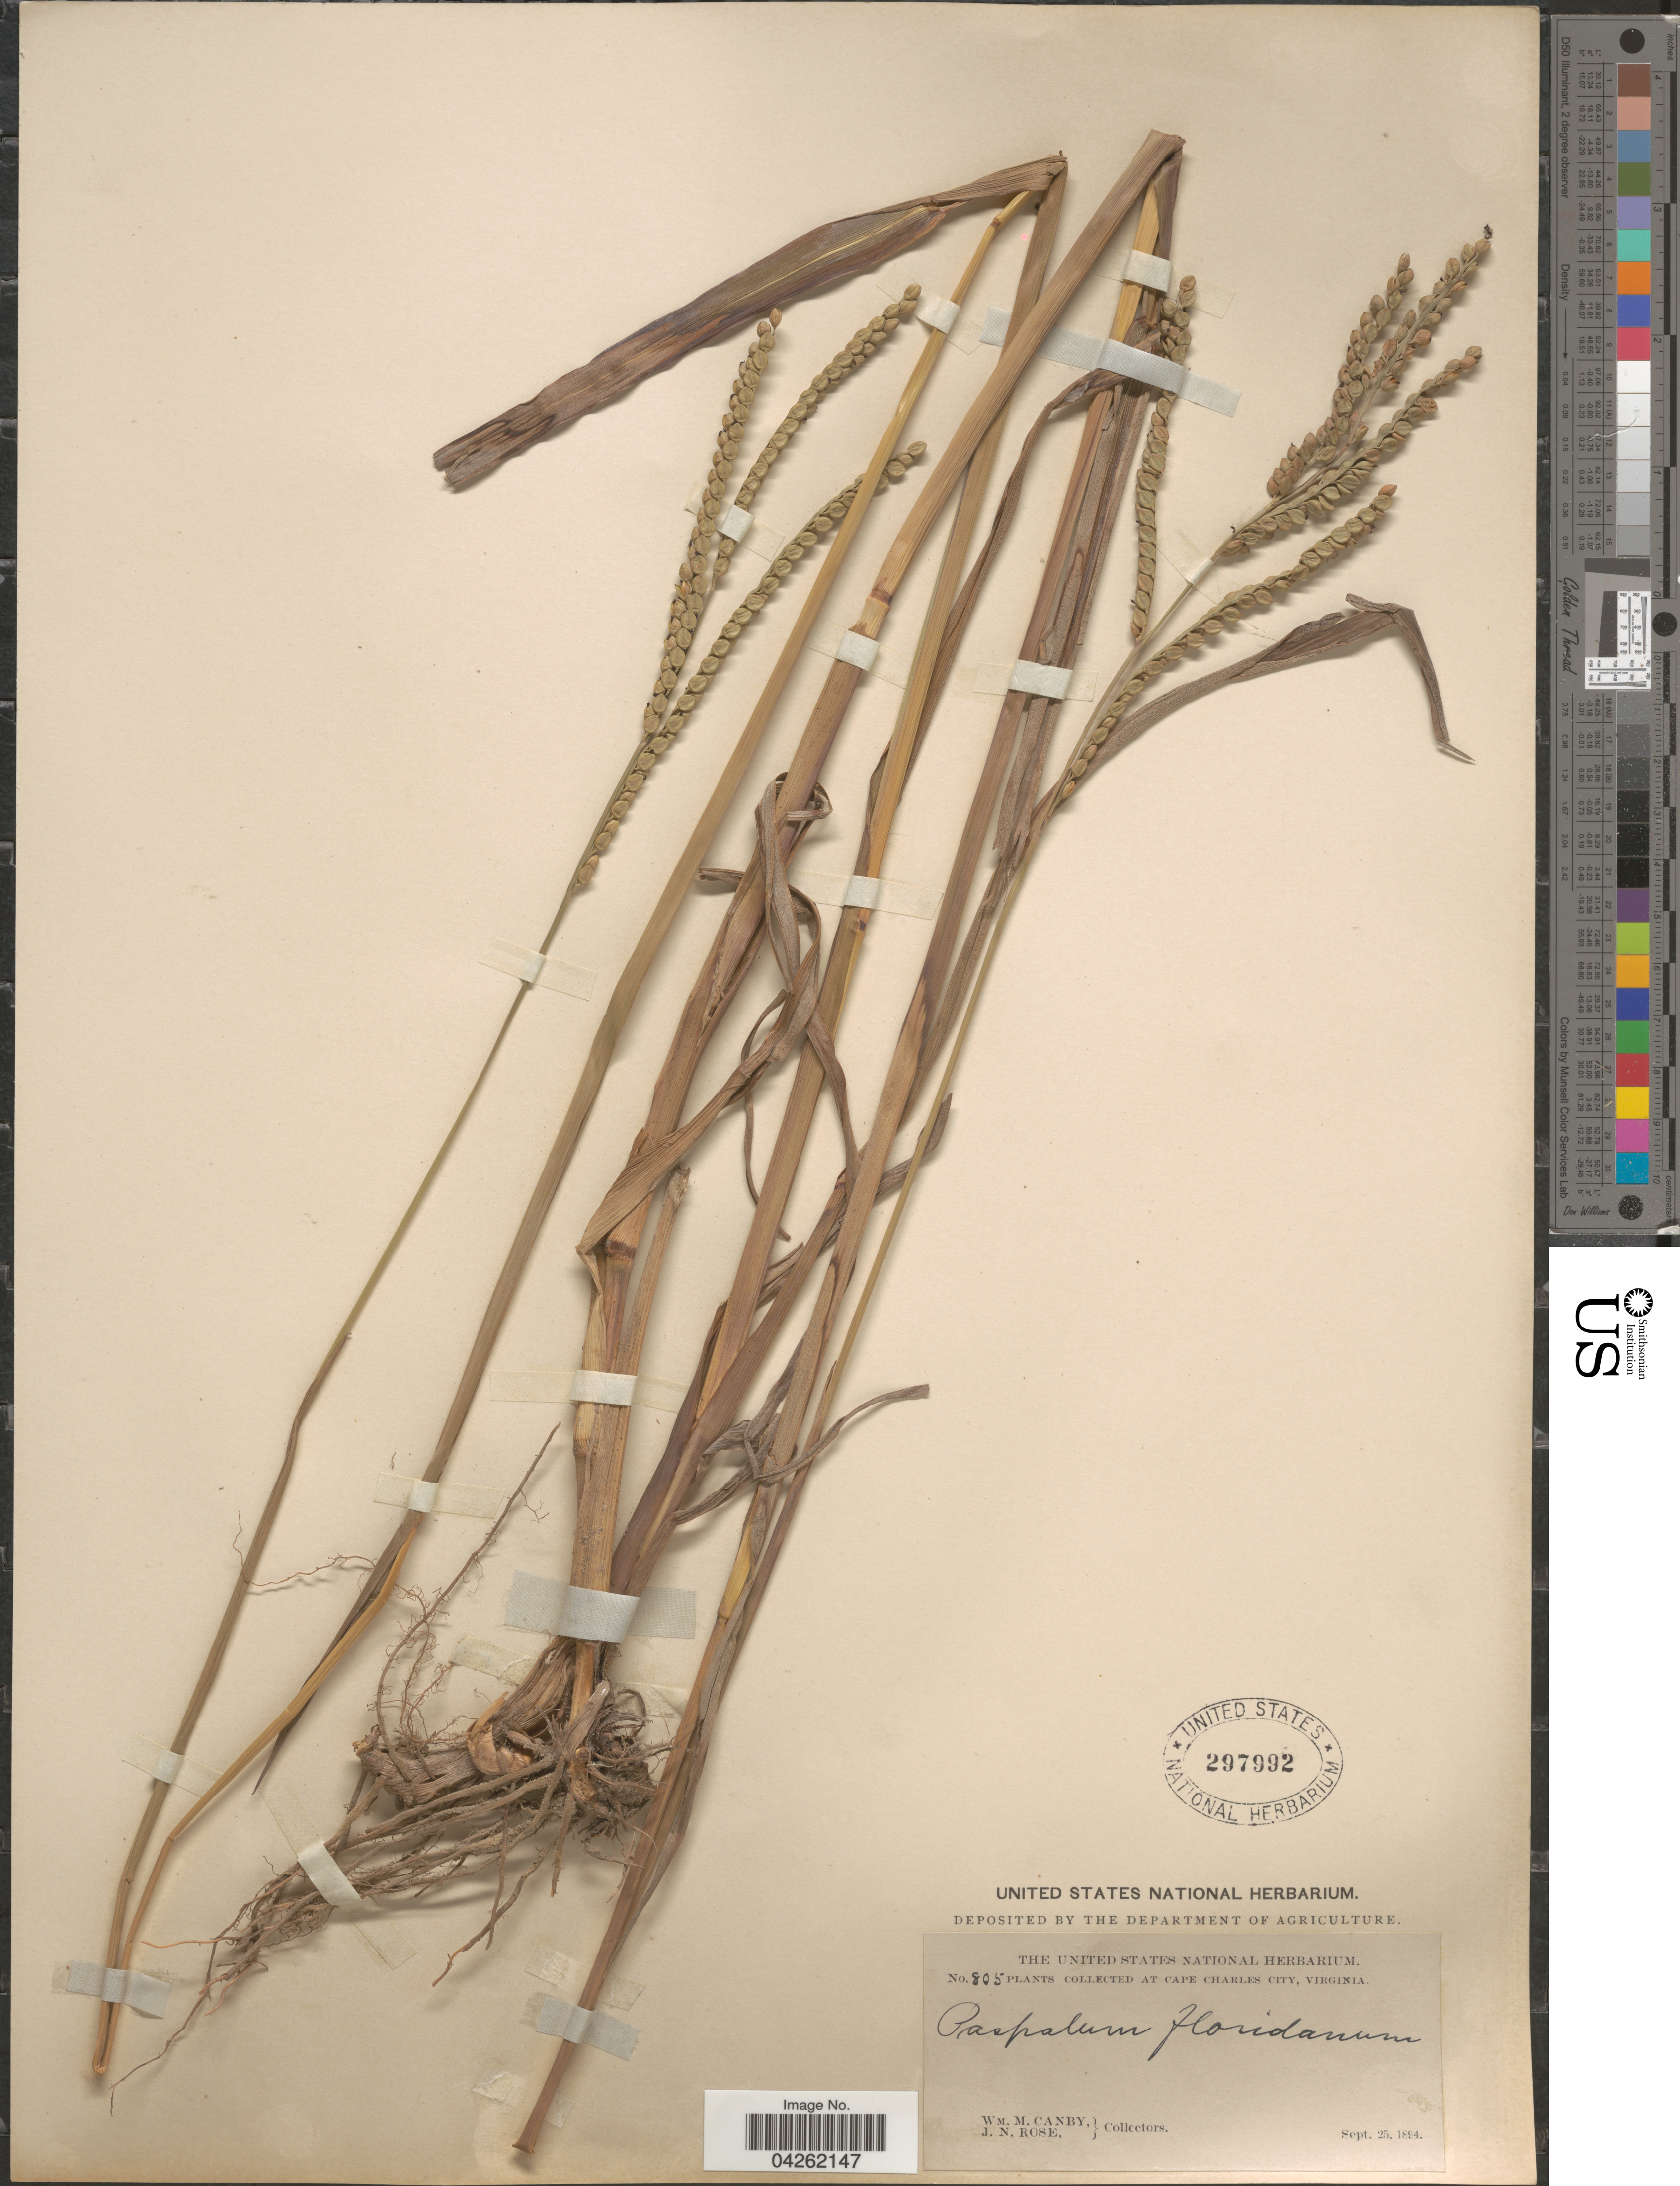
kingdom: Plantae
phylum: Tracheophyta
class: Liliopsida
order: Poales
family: Poaceae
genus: Paspalum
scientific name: Paspalum floridanum var. glabratum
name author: Engelm. ex Vasey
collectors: W. M. Canby & J. N. Rose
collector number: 805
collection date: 1894-09-25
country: United States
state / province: Virginia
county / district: Charles City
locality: At Cape Charles City.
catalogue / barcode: US 297992